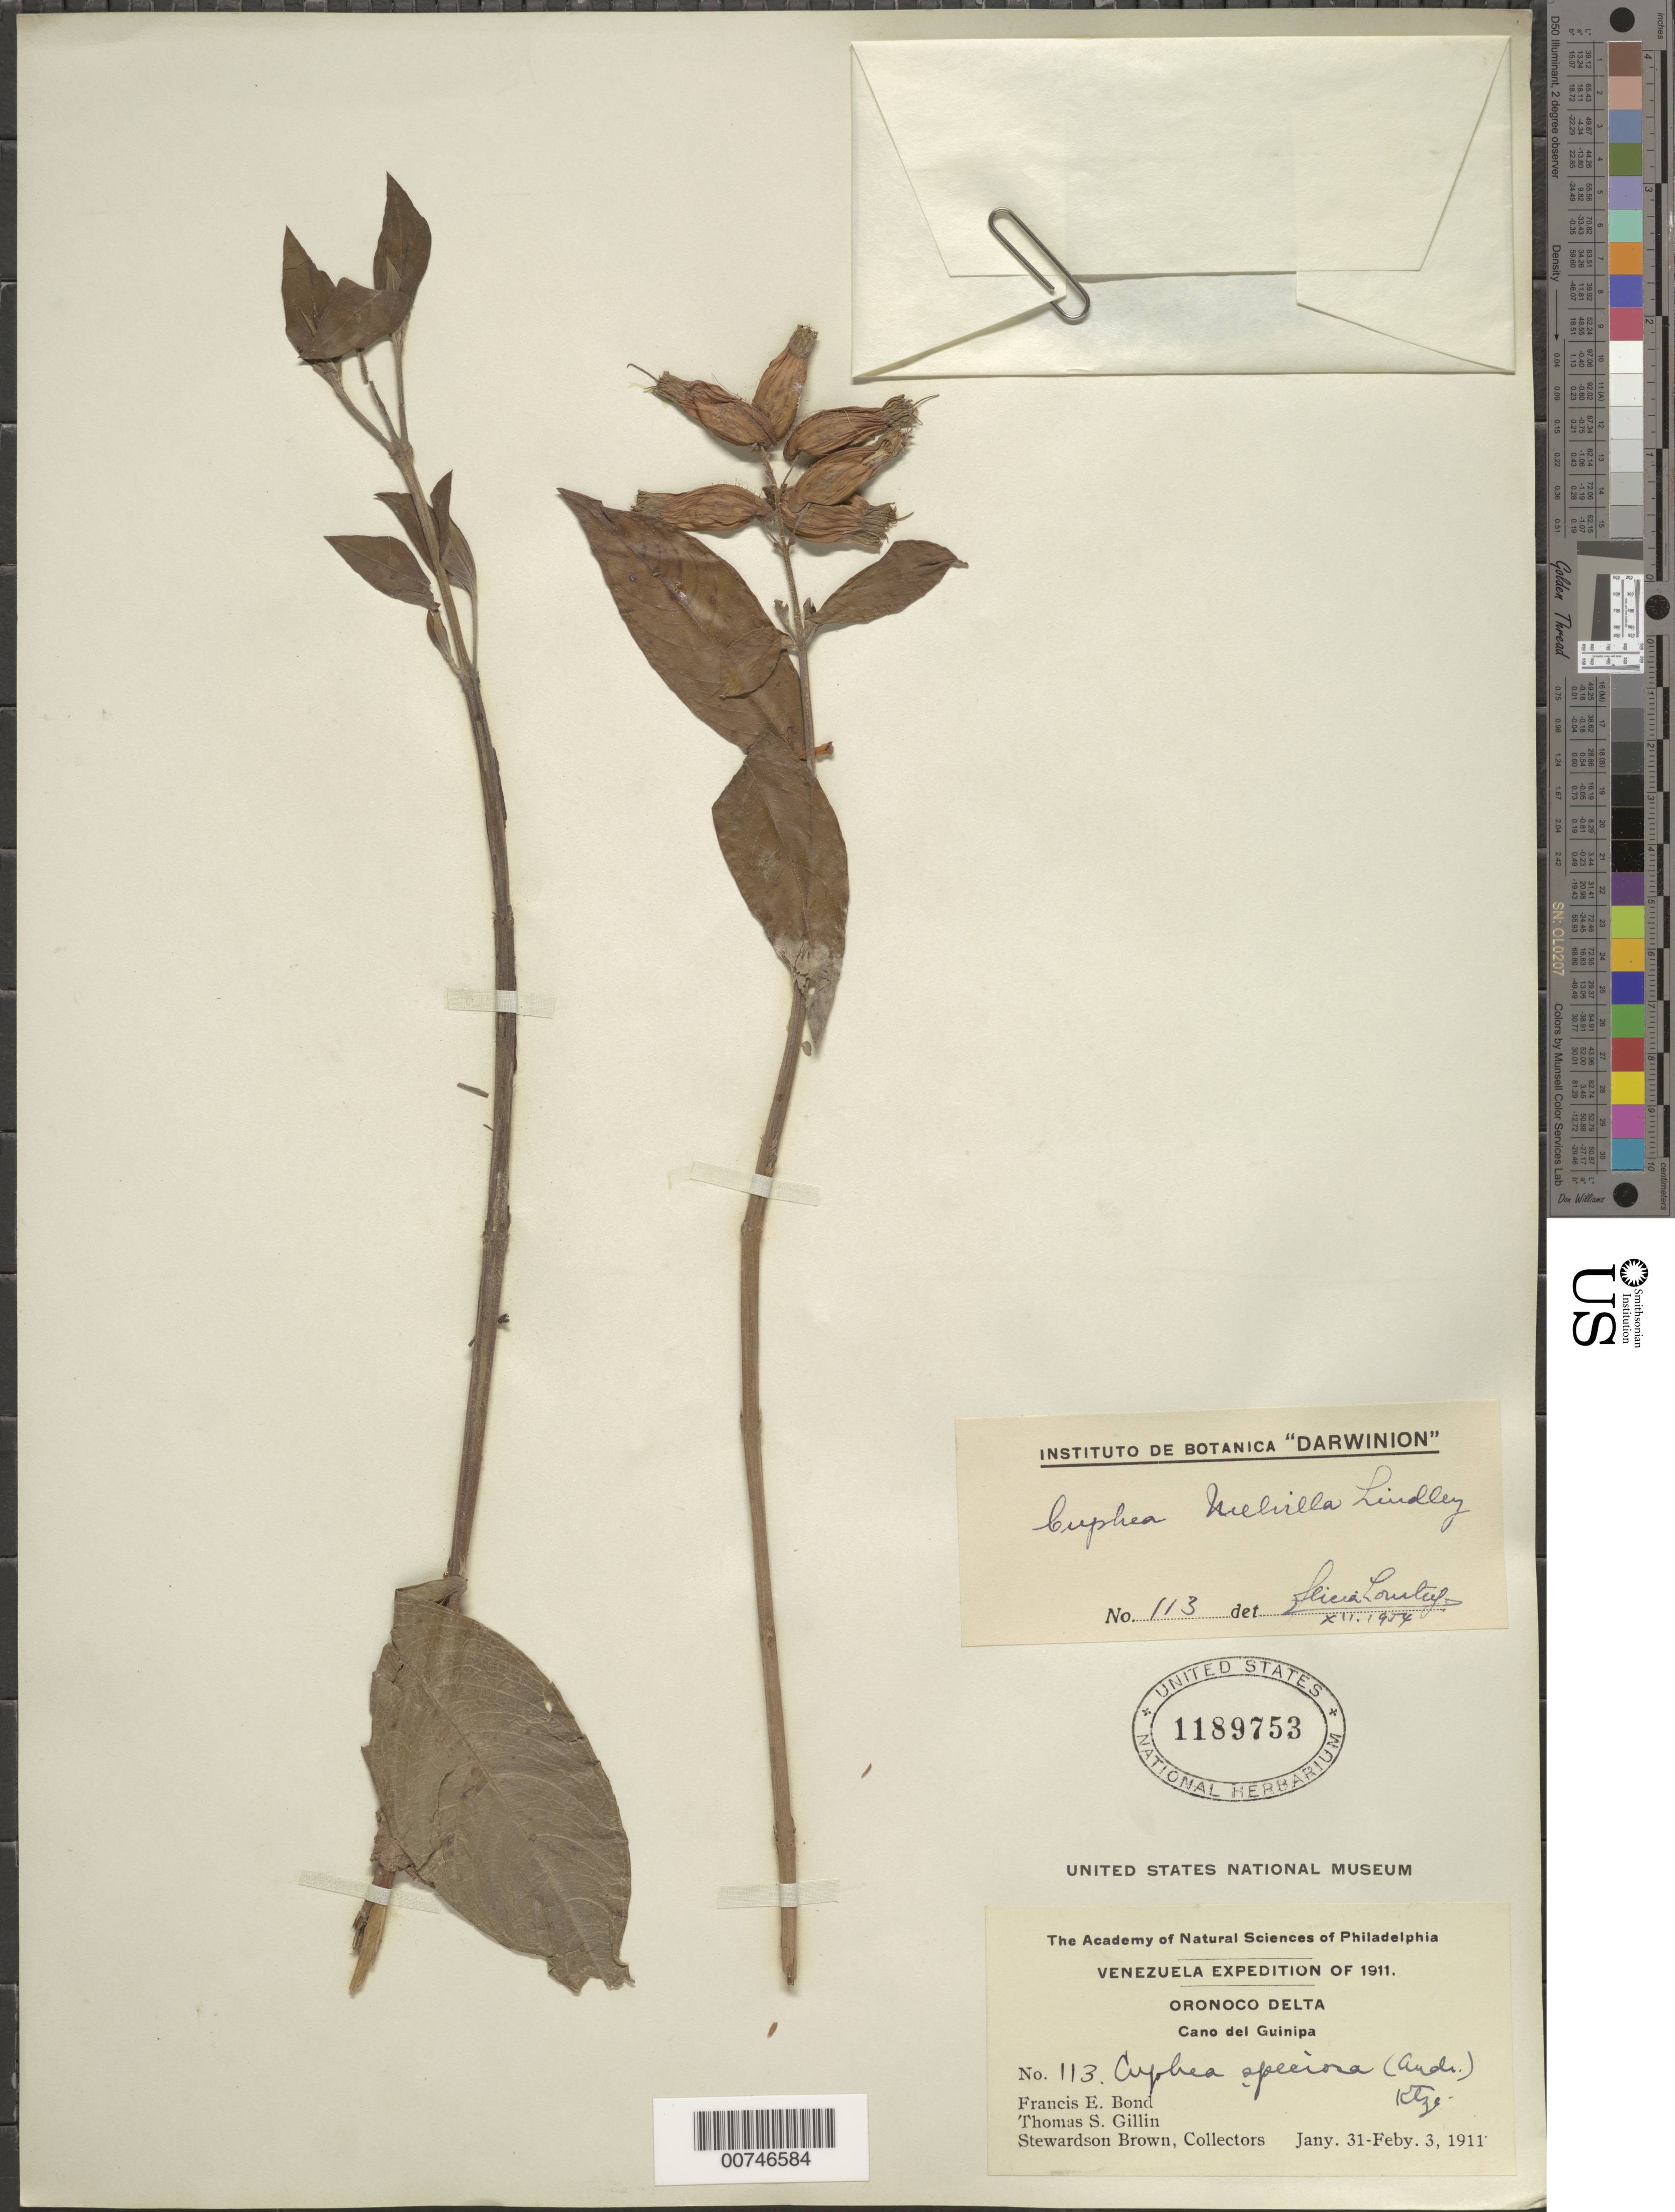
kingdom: Plantae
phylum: Tracheophyta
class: Magnoliopsida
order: Myrtales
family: Lythraceae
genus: Cuphea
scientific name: Cuphea melvilla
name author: Lindl.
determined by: Lourteig, A.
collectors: F. Bond, T. Gillin & S. Brown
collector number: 113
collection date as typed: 31 January -3 February 1911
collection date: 1911-01-31/1911-02-03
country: Venezuela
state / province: Monagas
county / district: Maturin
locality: Oronoco Delta along Rio Guanipa, including Indian and Creole villages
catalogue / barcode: US 1189753